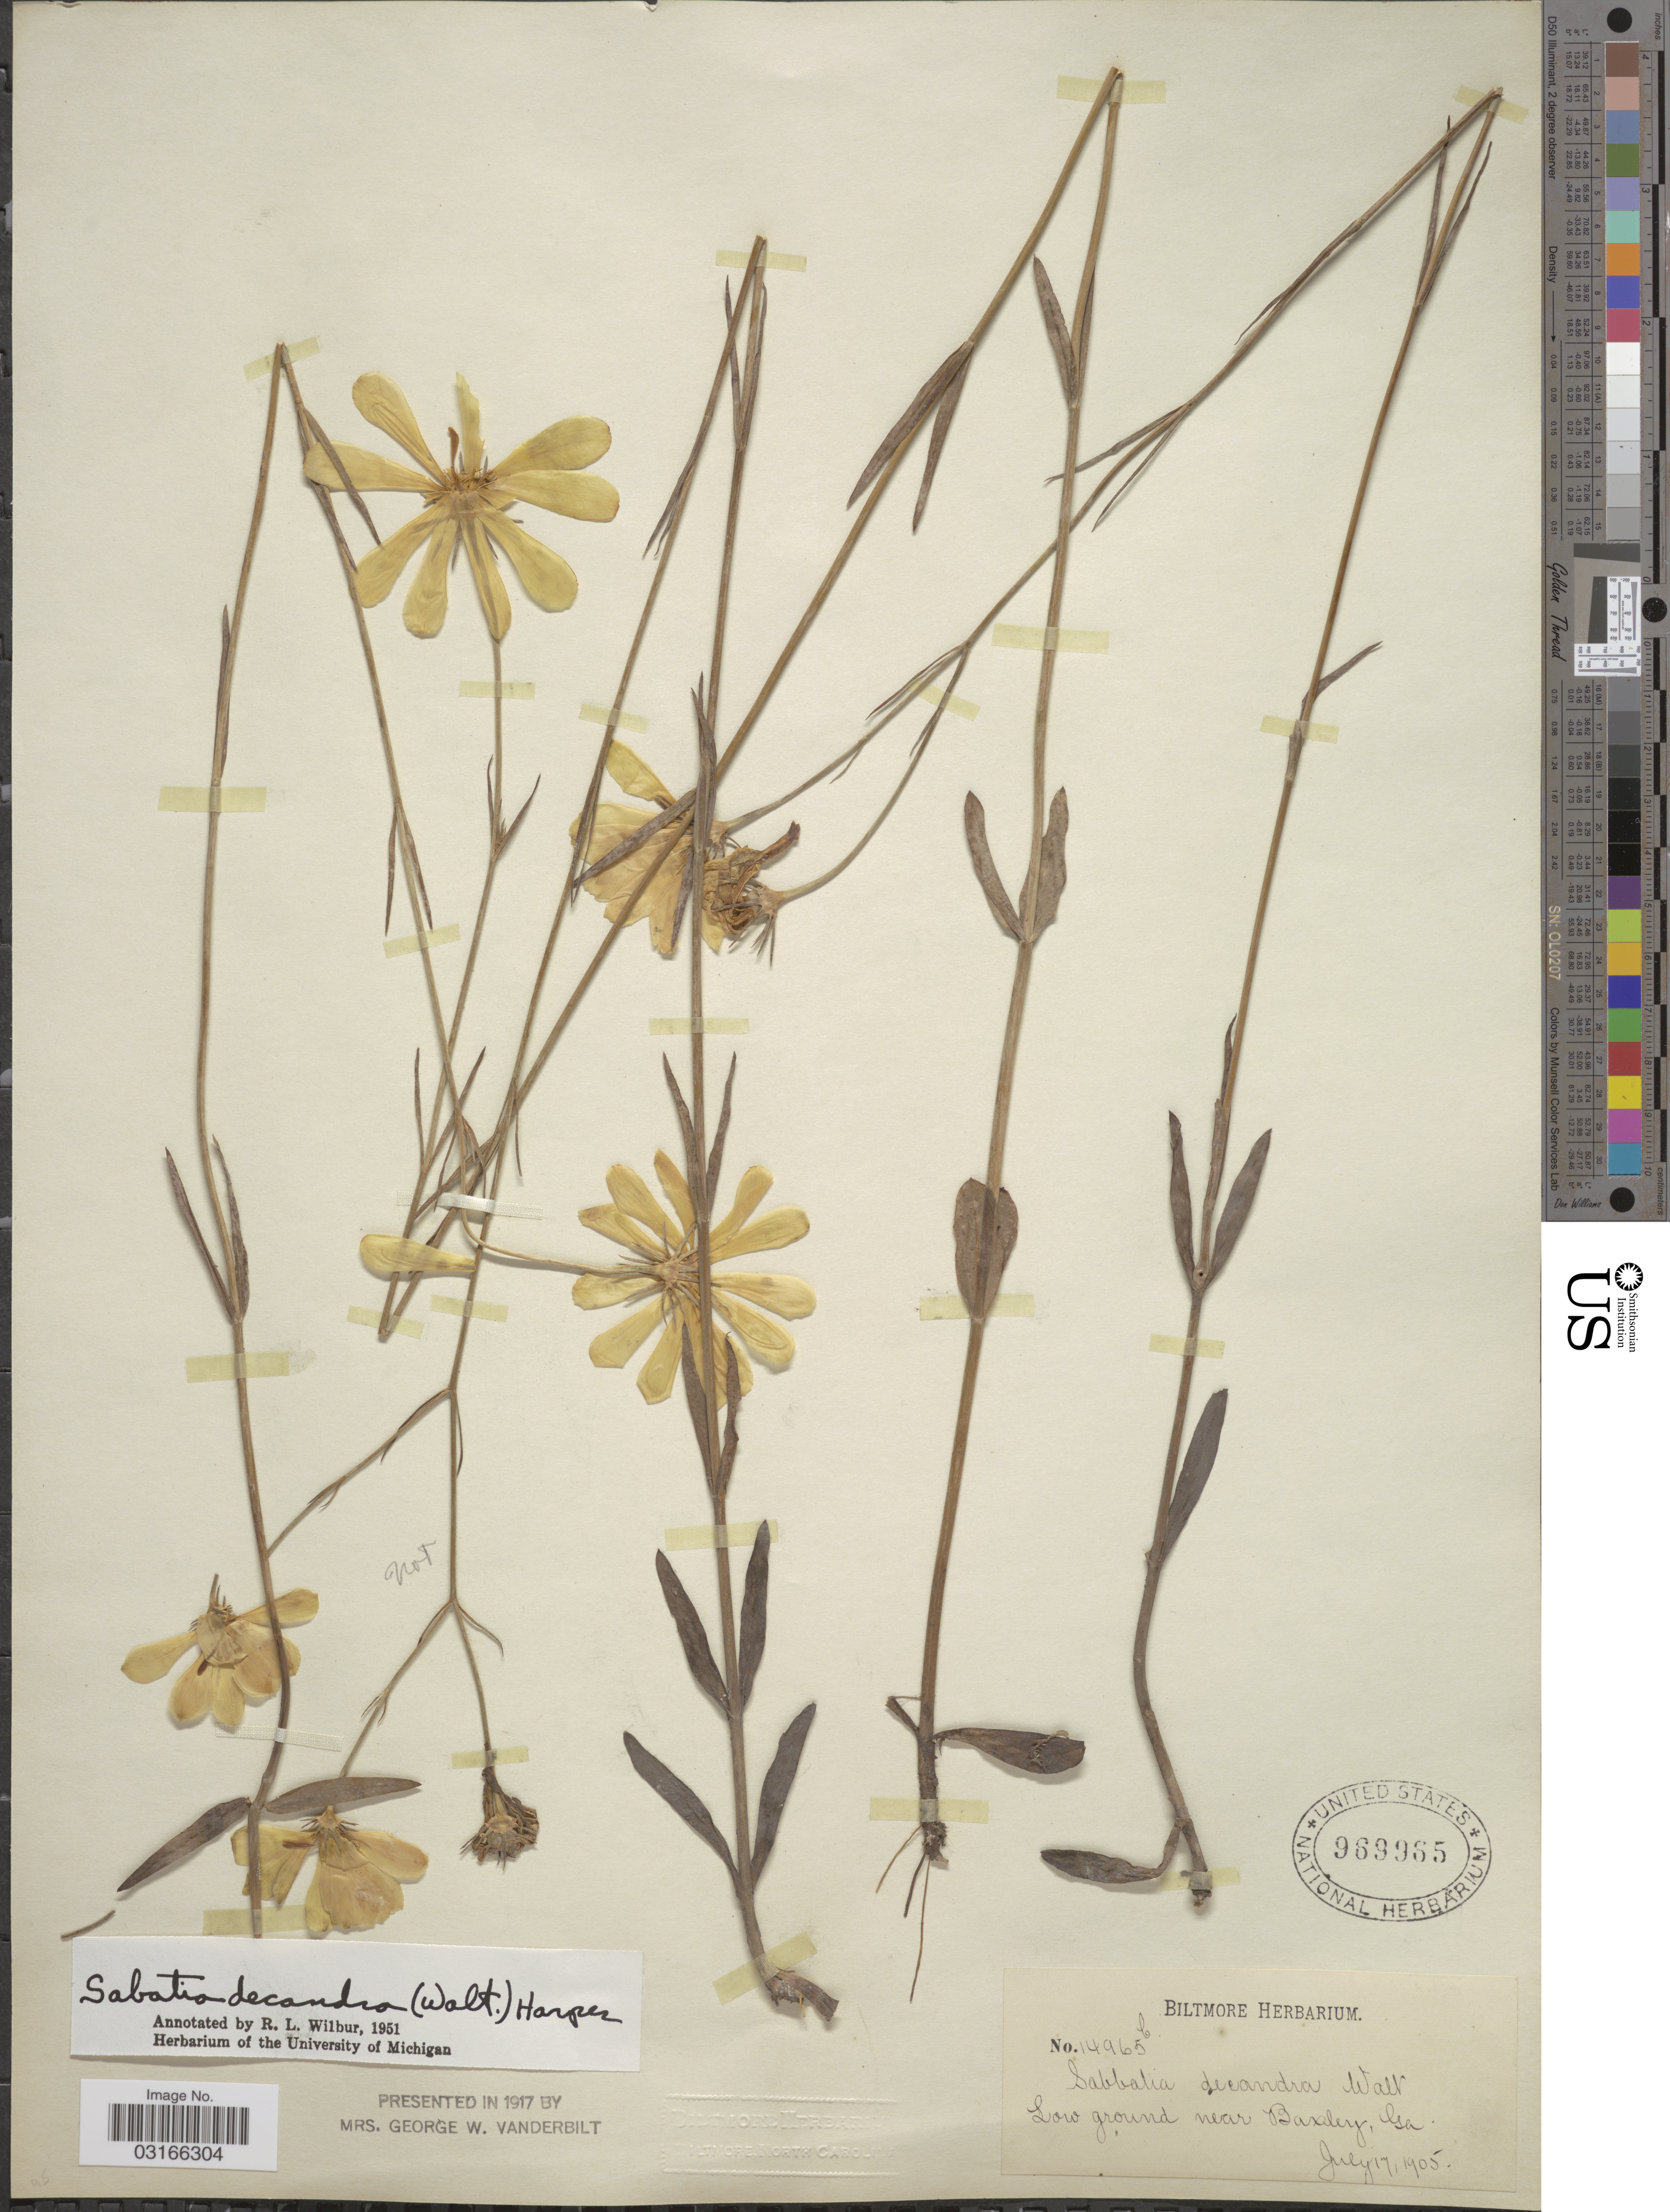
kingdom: Plantae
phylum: Tracheophyta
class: Magnoliopsida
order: Gentianales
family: Gentianaceae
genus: Sabatia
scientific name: Sabatia decandra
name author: (Walter)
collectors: ex herb. Biltmore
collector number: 14965b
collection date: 1905-07-17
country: United States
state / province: Georgia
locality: Low ground near Baxeley, Ga.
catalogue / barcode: US 969965